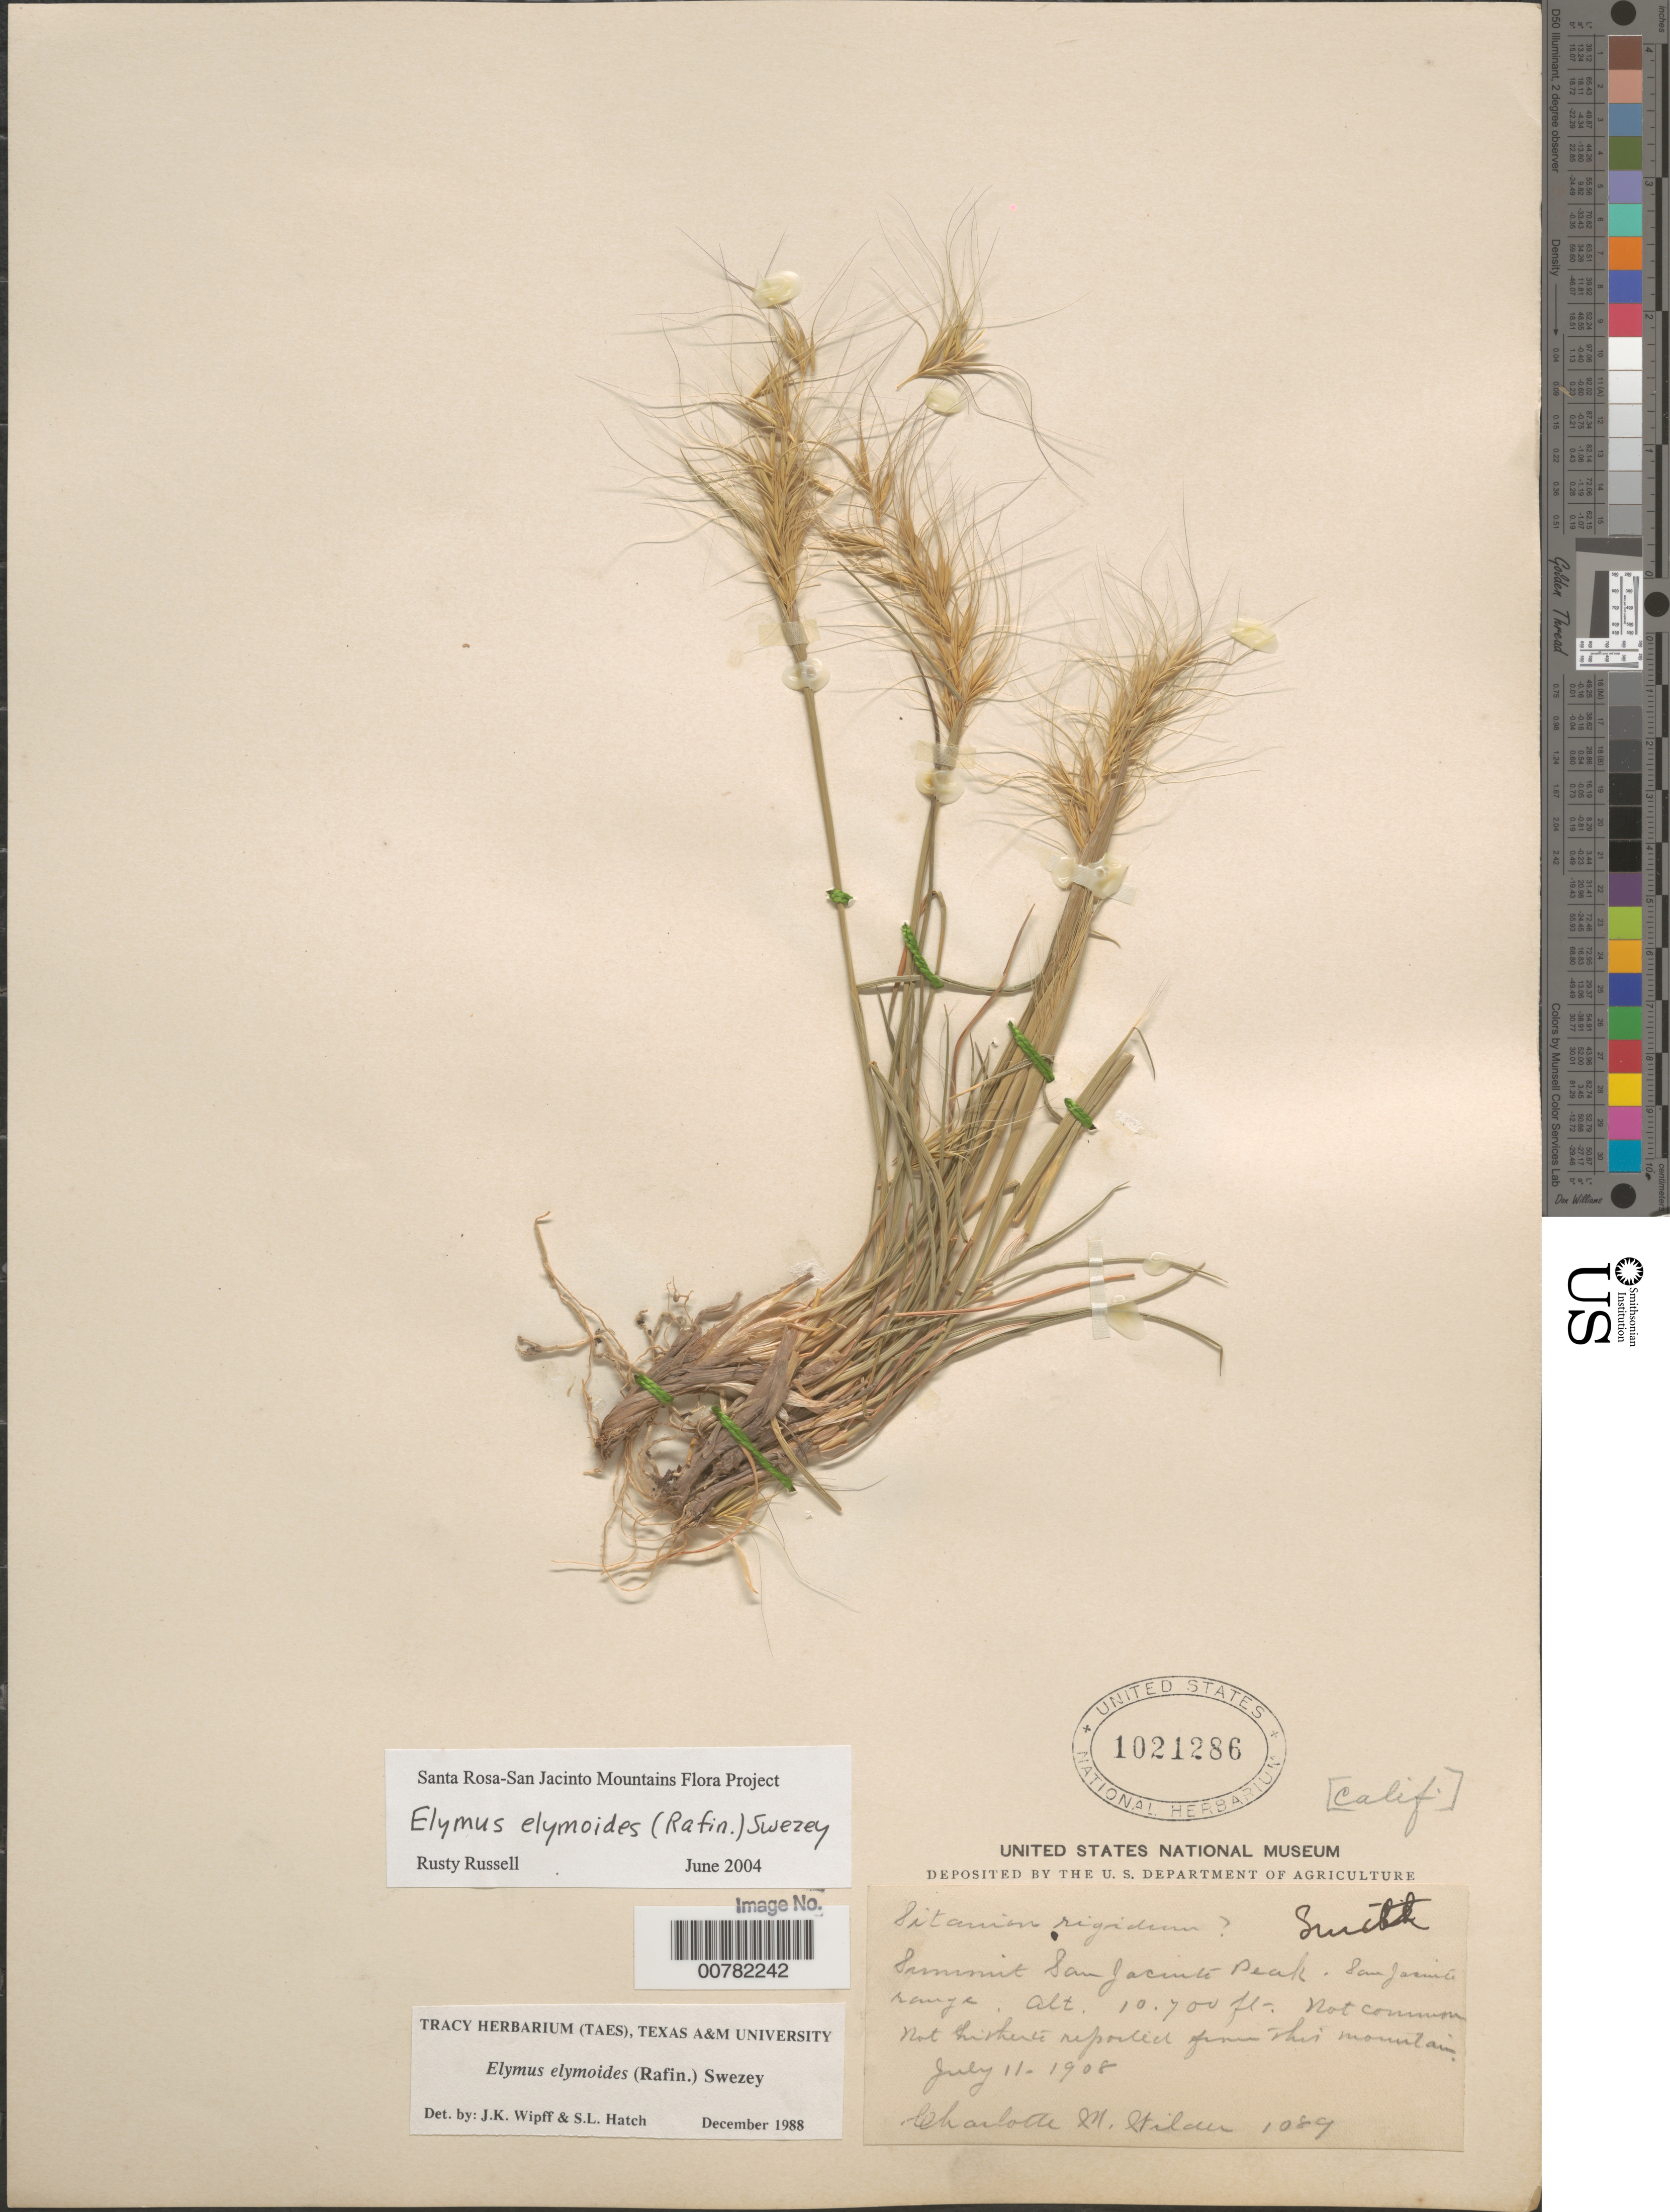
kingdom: Plantae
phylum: Tracheophyta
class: Liliopsida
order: Poales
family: Poaceae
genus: Elymus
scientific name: Elymus elymoides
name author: (Raf.) Swezey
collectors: C. Wilder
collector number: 1089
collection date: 1908-07-11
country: United States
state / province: California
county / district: Riverside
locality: Summit San Jacinto Peak. San Jacinto range.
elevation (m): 3261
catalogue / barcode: US 1021286